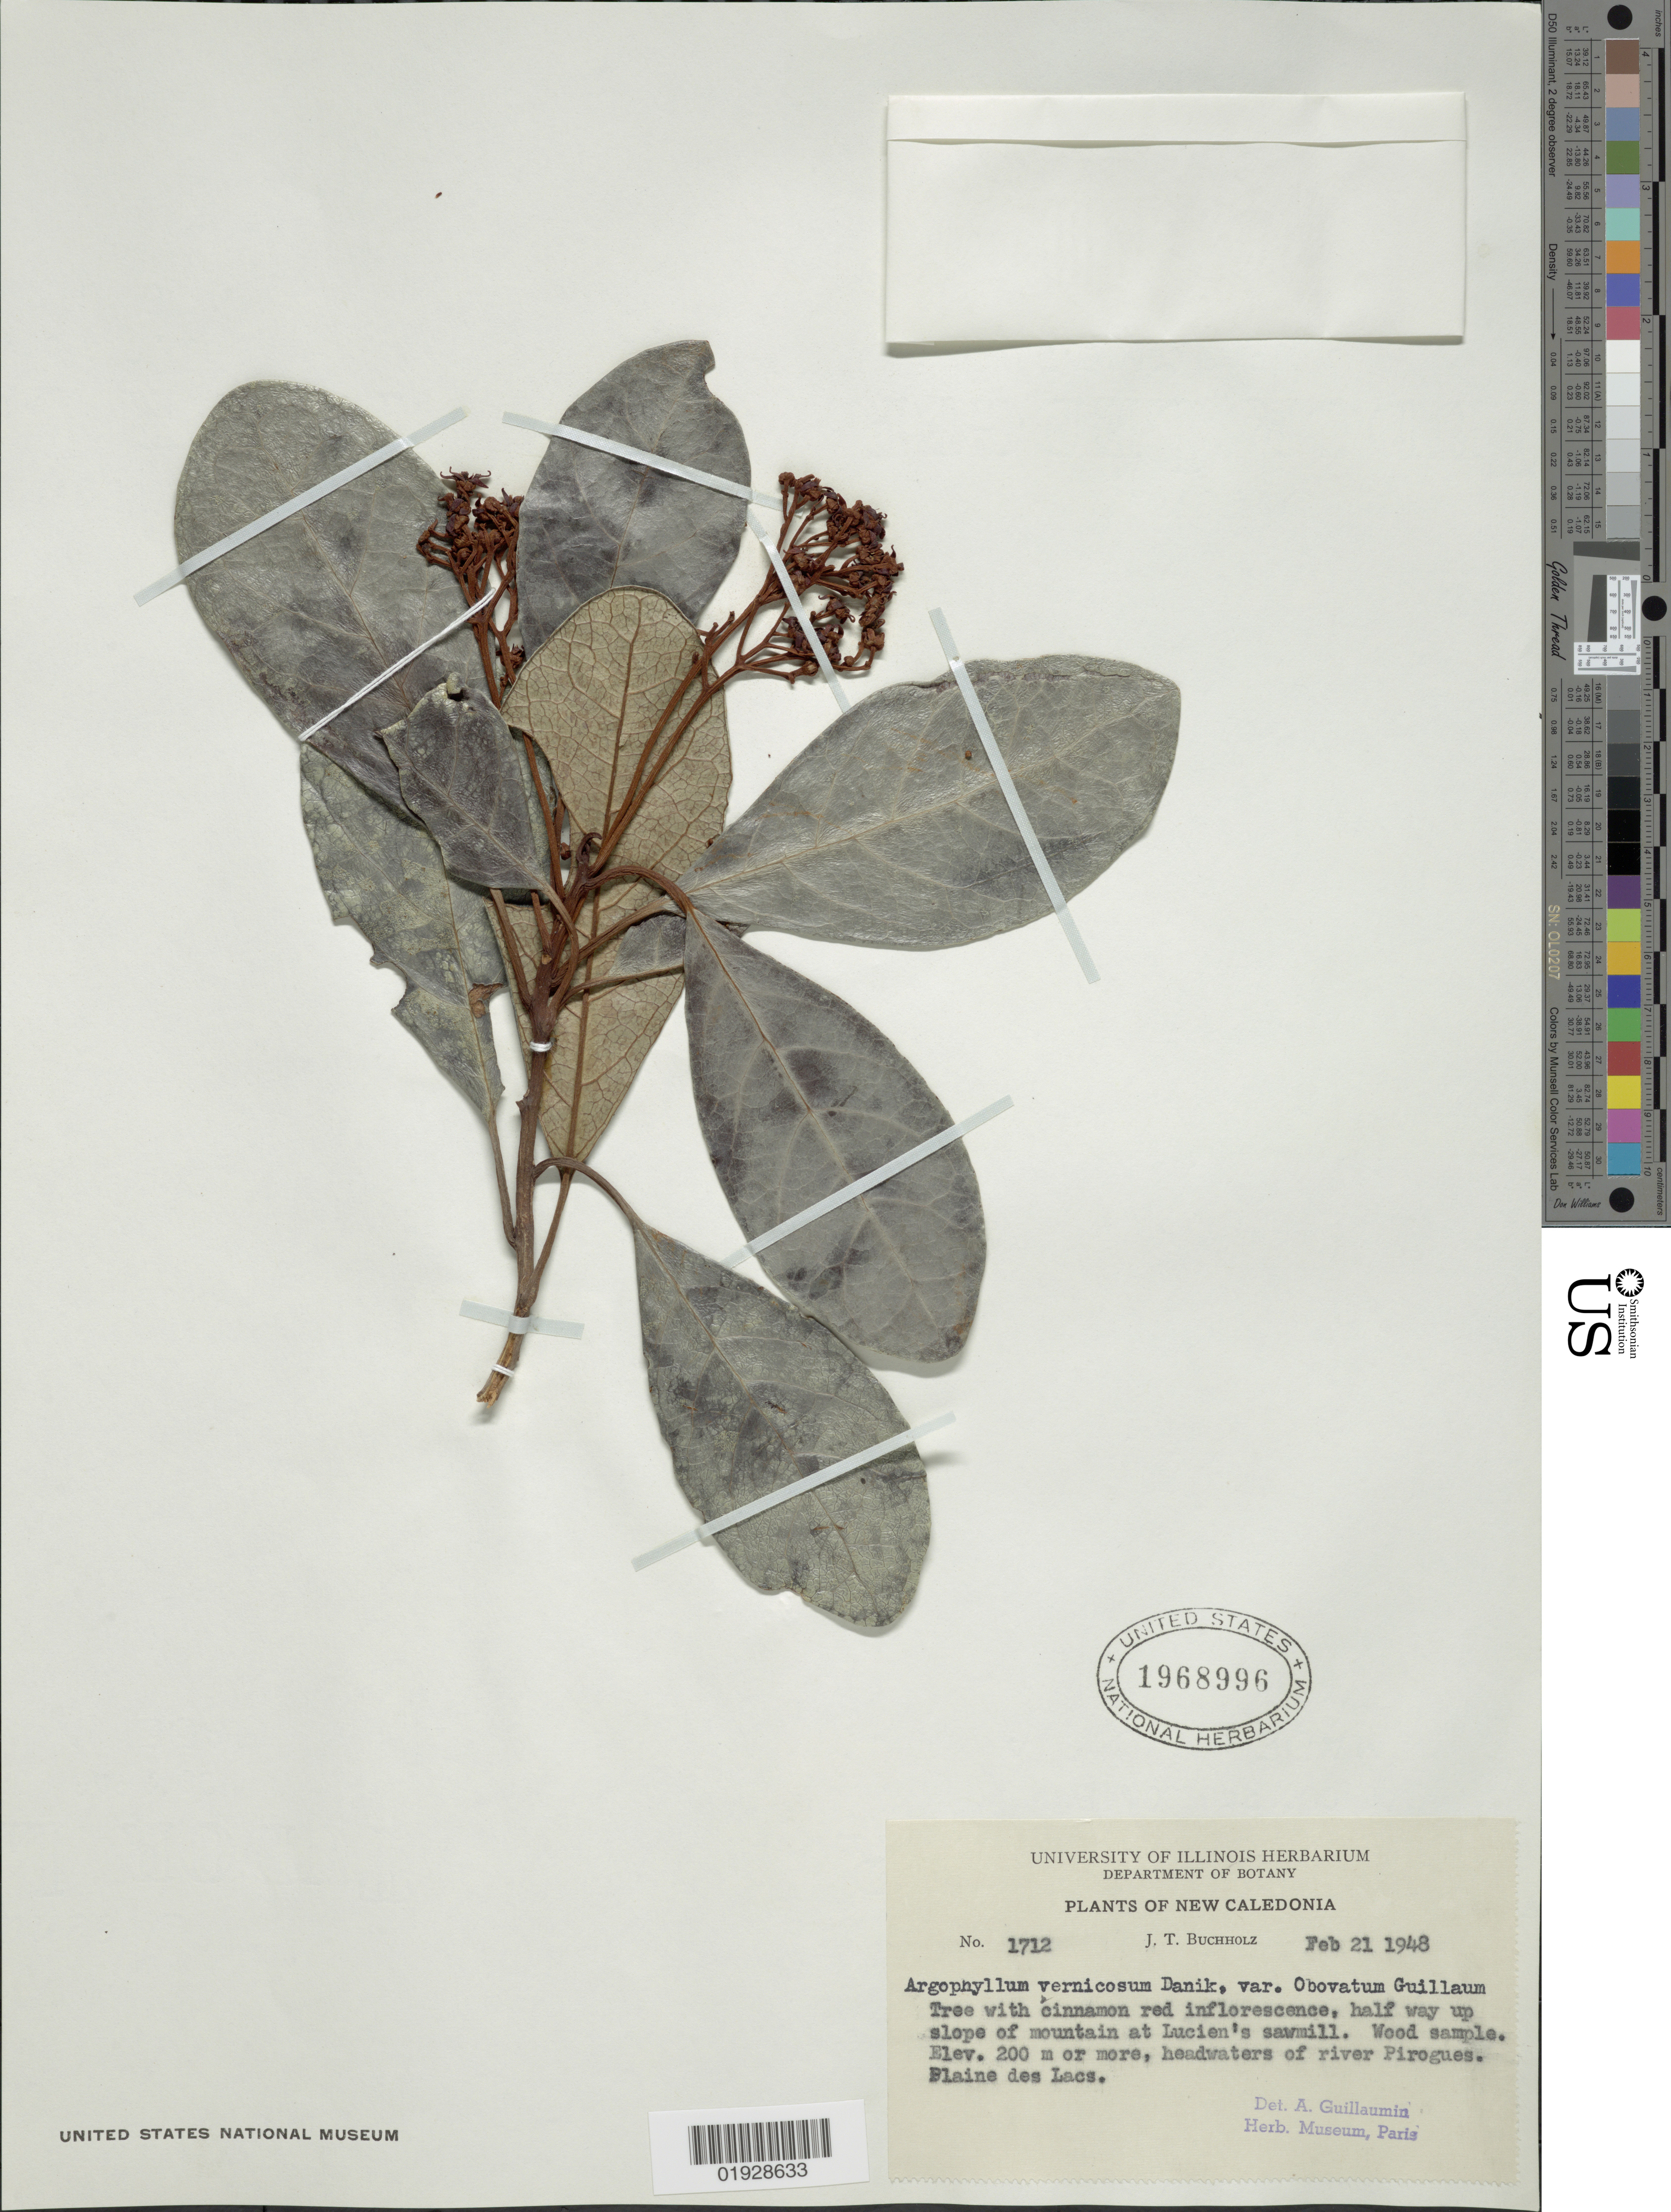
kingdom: Plantae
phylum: Tracheophyta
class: Magnoliopsida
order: Asterales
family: Argophyllaceae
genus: Argophyllum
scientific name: Argophyllum vernicosum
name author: Däniker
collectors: J. T. Buchholz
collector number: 1712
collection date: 1948-02-21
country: New Caledonia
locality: Half way up slope of mountain at Lucien's sawmill. Headwaters of river Pirogues. Plaine des Lacs.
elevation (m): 200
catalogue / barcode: US 1968996